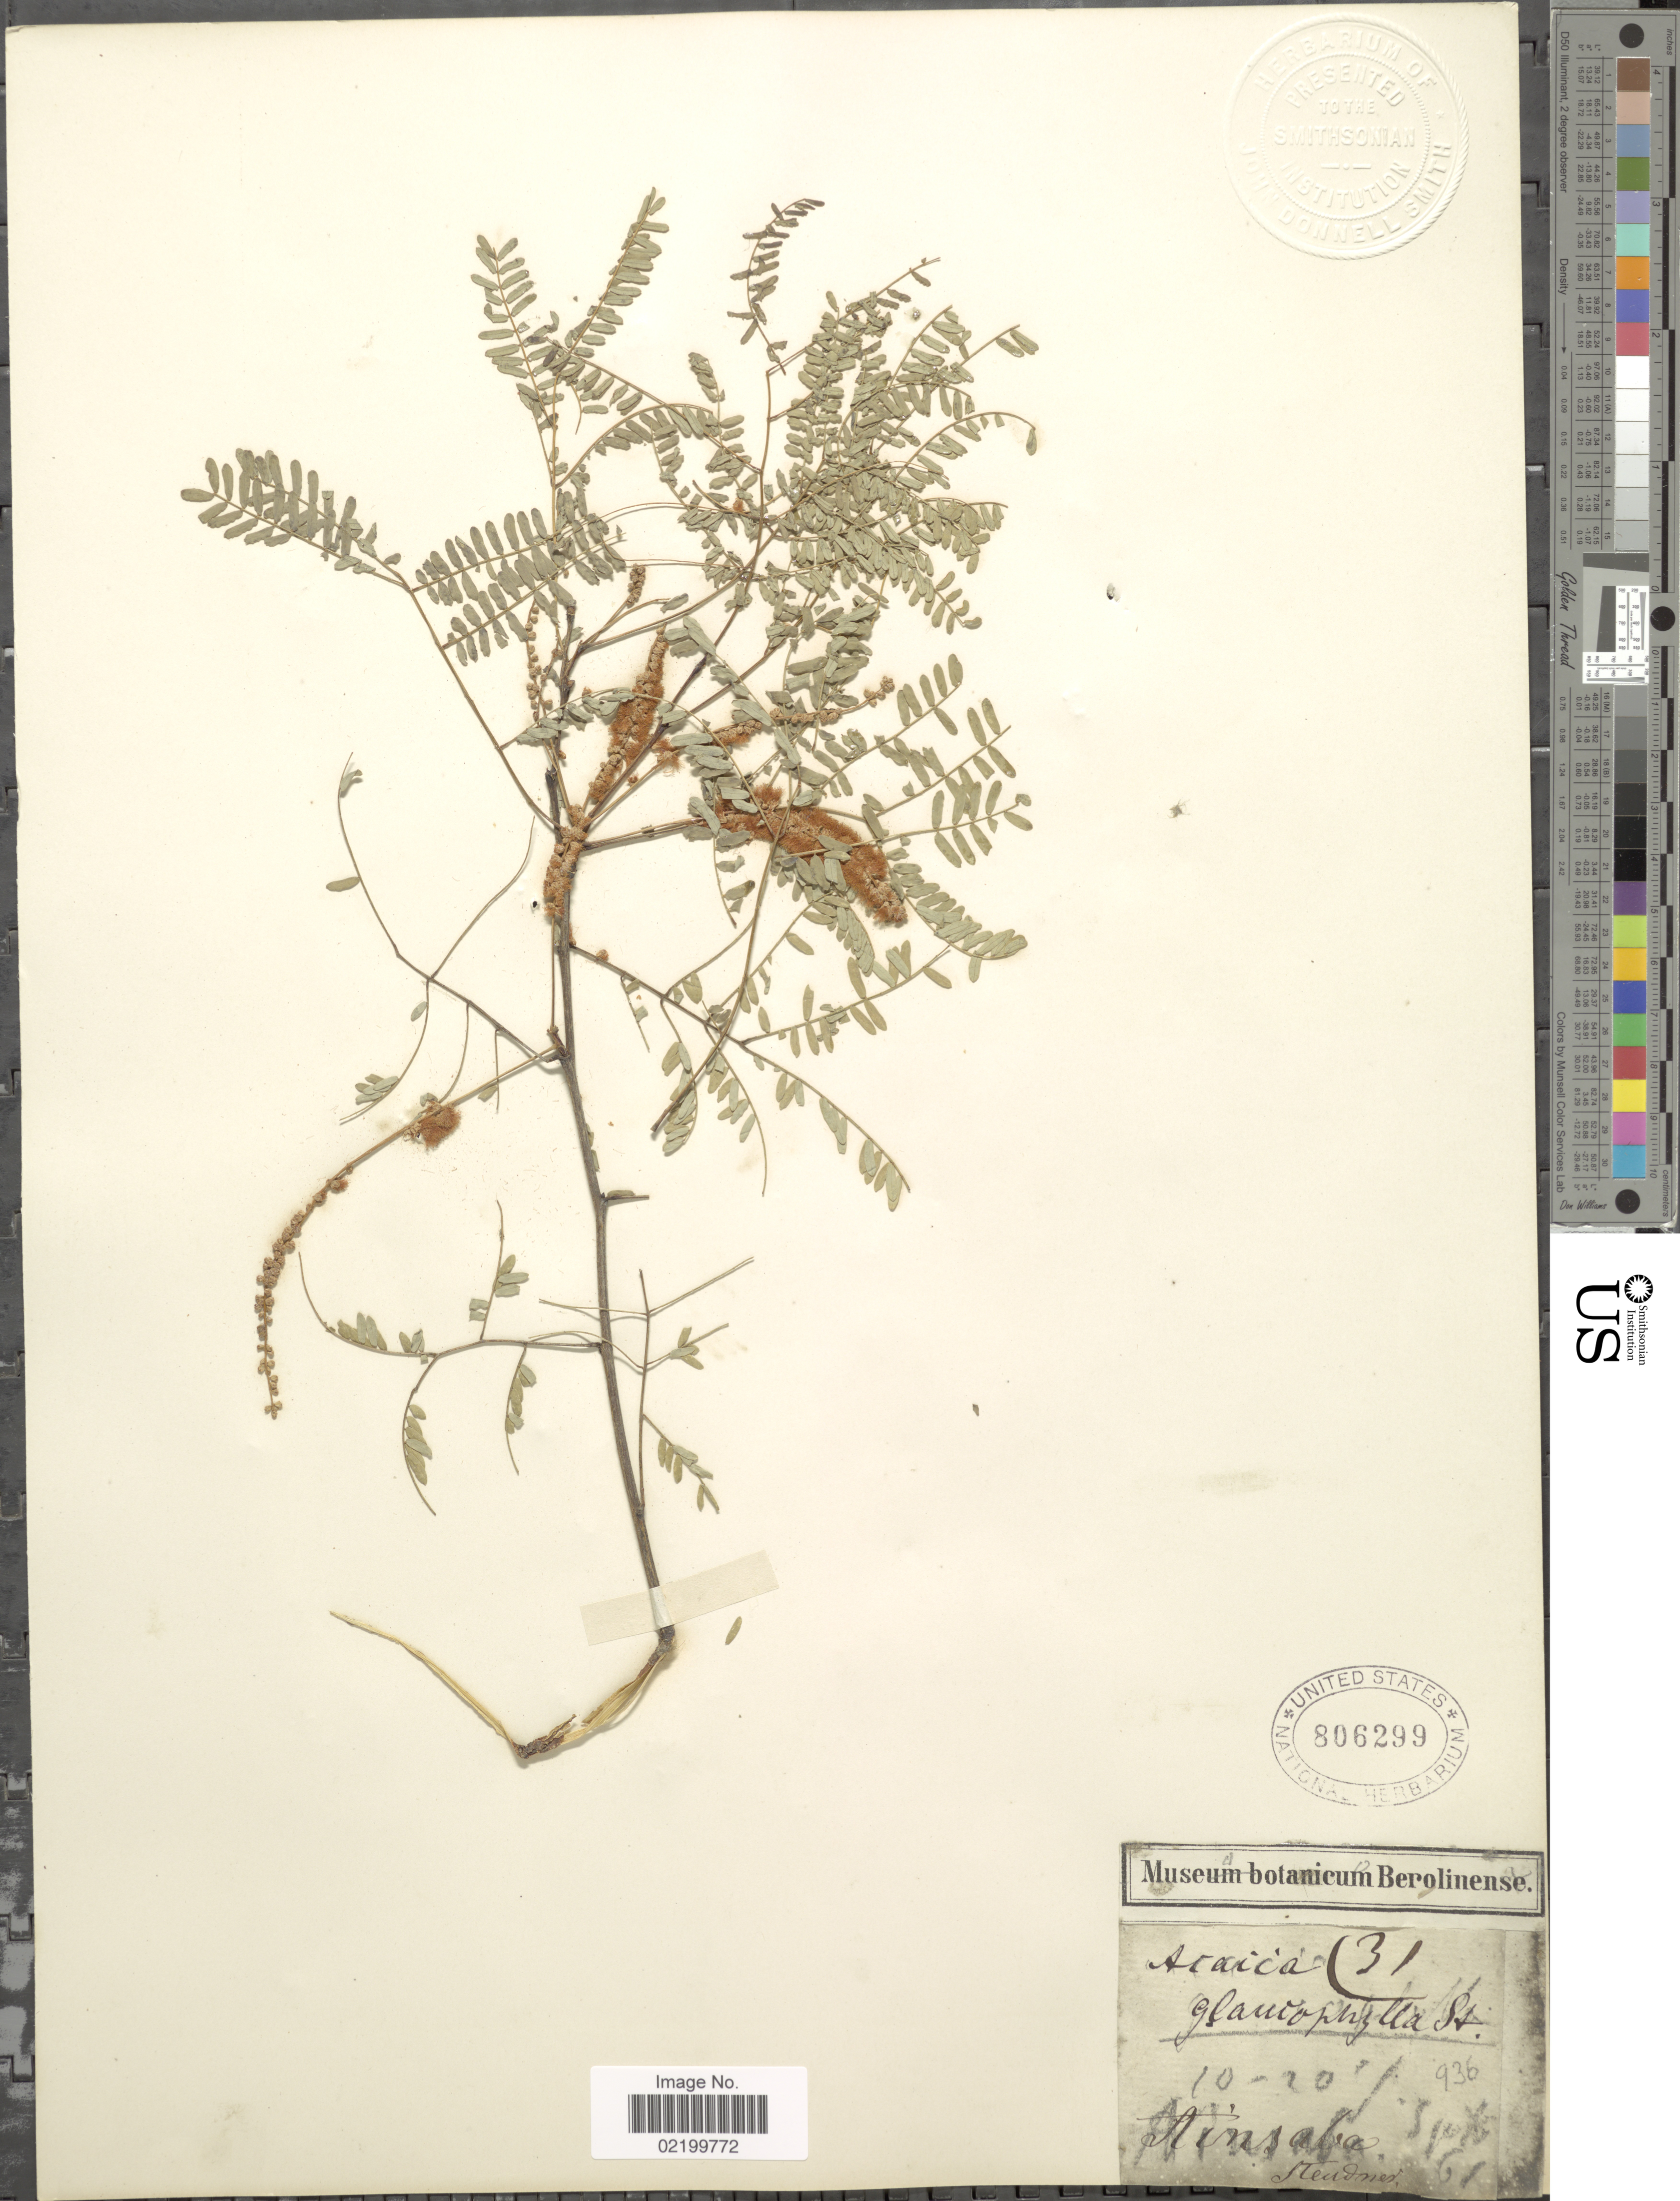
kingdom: Plantae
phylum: Tracheophyta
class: Magnoliopsida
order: Fabales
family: Fabaceae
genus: Senegalia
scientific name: Senegalia asak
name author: (Forssk.) Kyal. & Boatwr.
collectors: -. Steudner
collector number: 61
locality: Ainsaba [interpreted] [unsure placement]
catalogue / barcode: US 806299